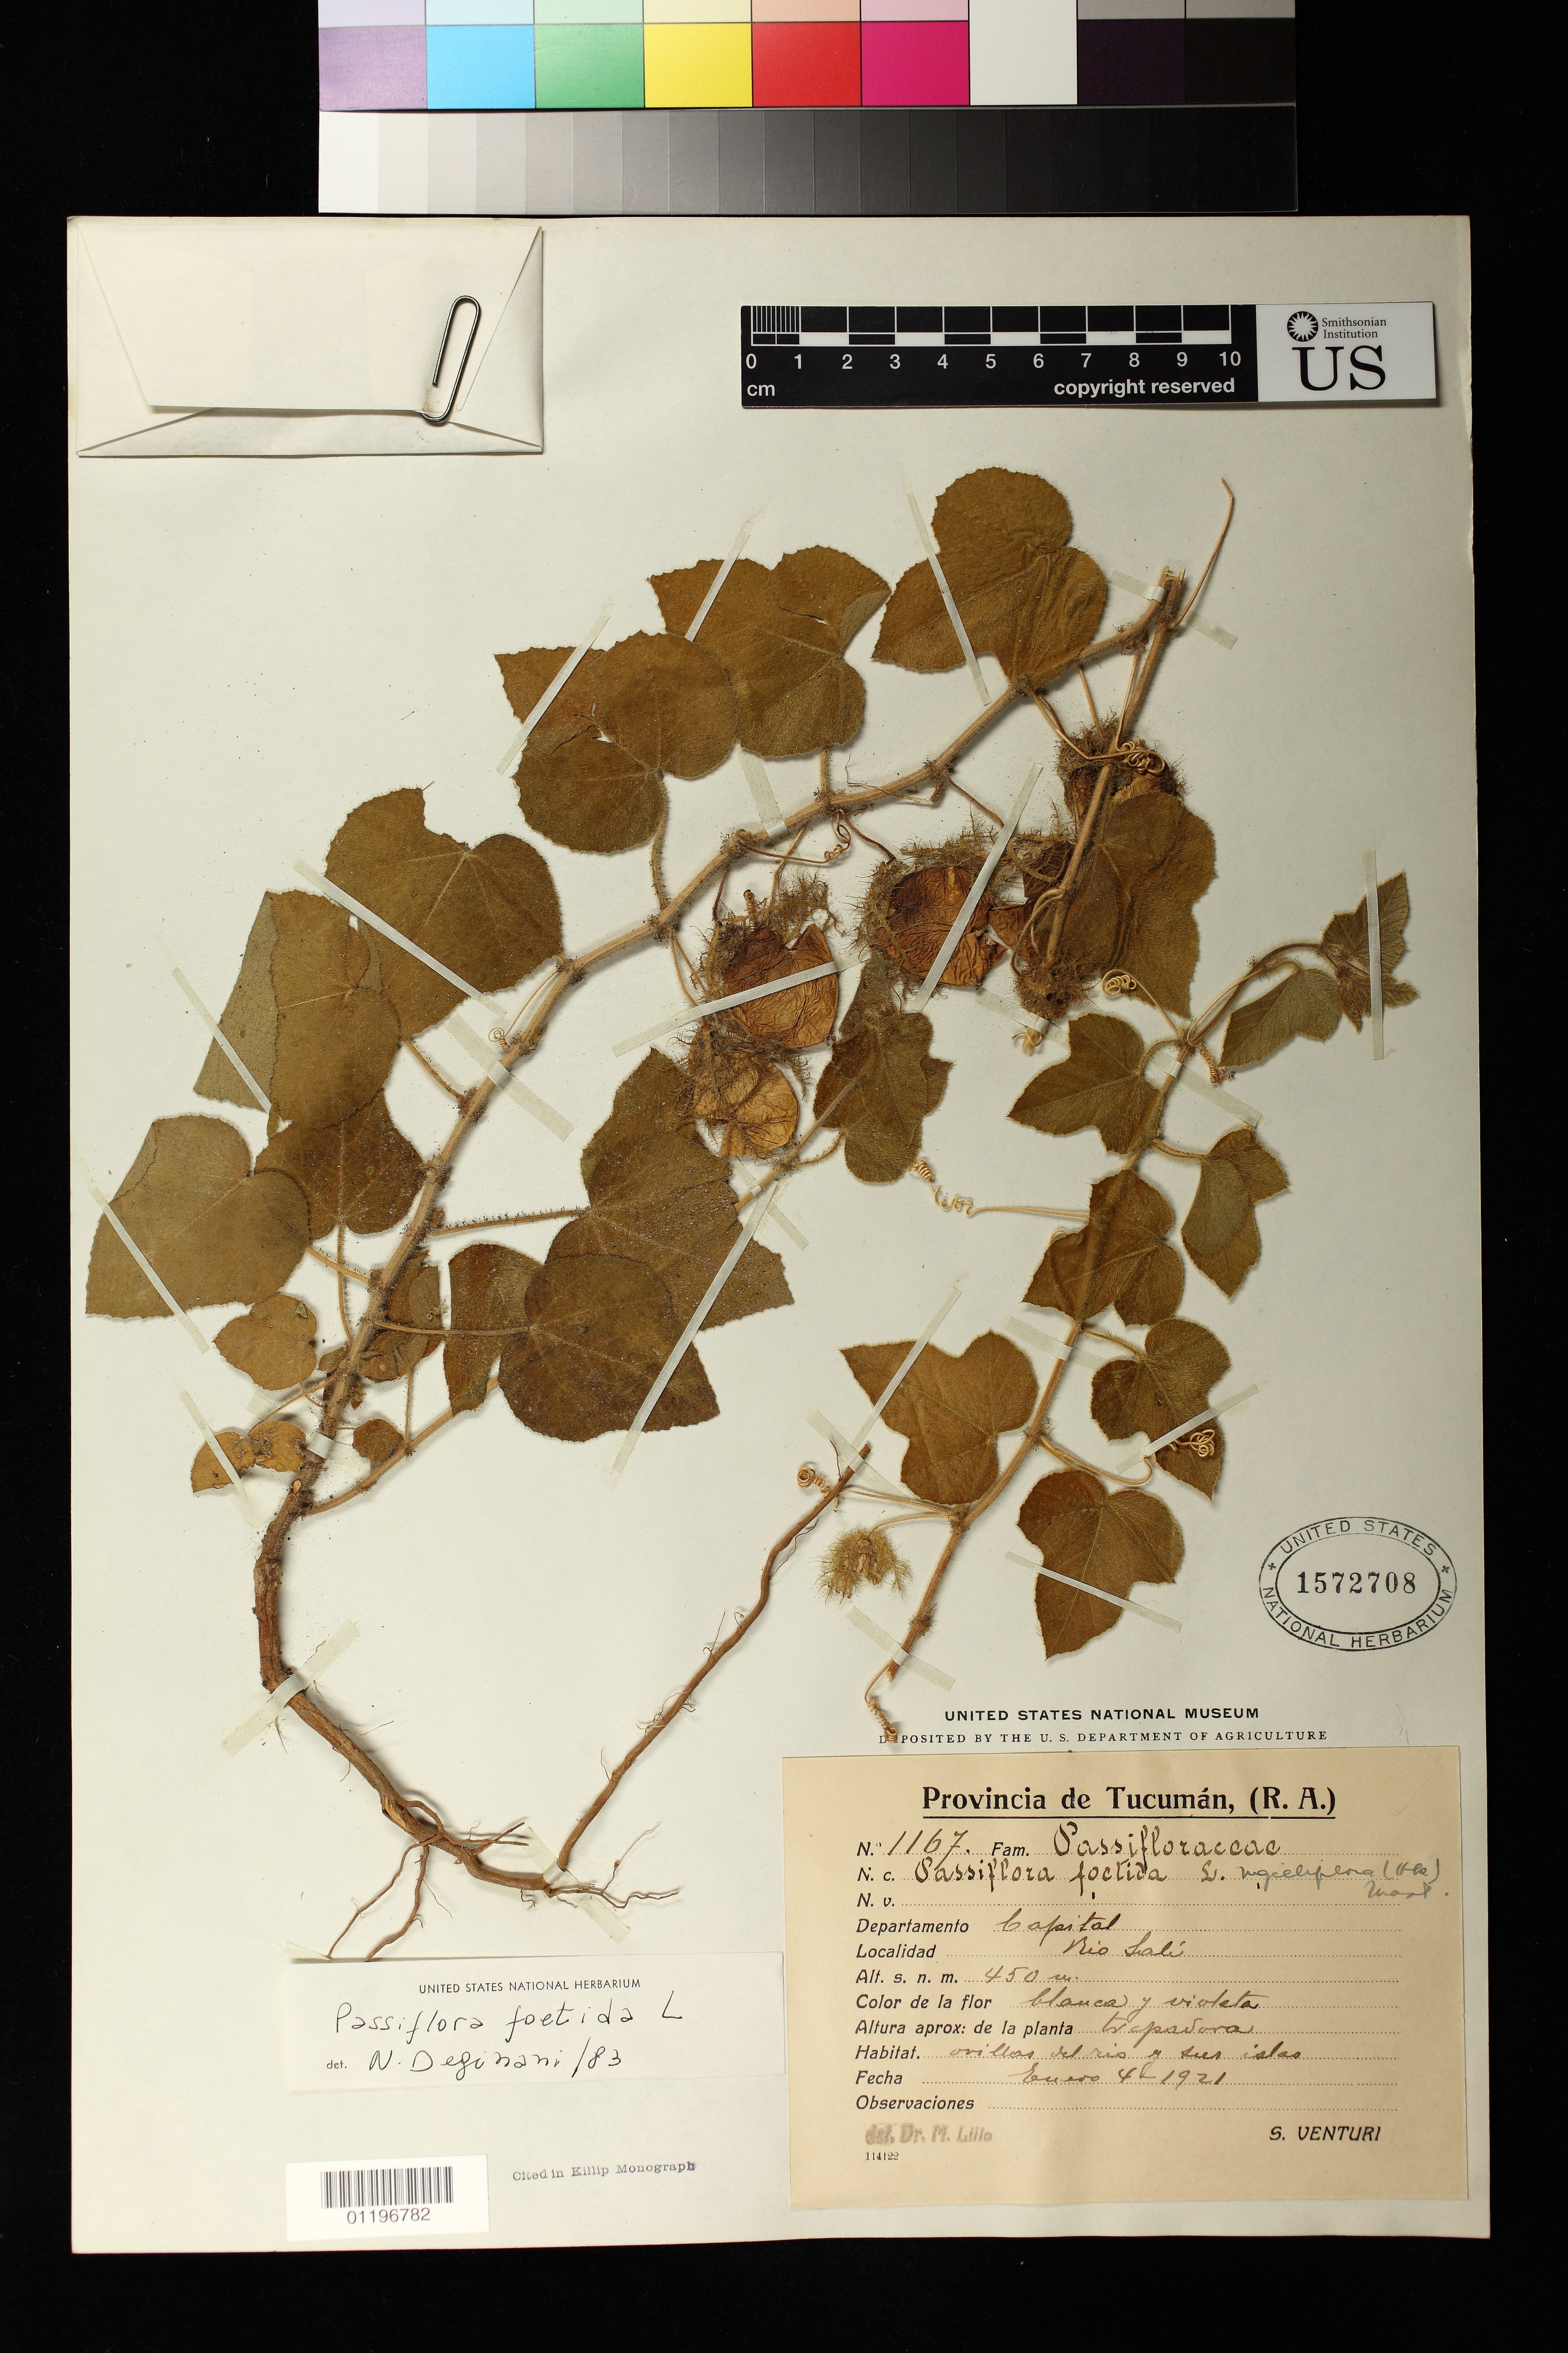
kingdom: Plantae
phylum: Tracheophyta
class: Magnoliopsida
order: Malpighiales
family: Passifloraceae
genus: Passiflora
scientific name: Passiflora foetida var. nigelliflora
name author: (Hook.) Mast.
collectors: S. Venturi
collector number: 1167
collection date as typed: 04 Jan 1921 or 01 Apr 1921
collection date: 1921-01-04 or 1921-04-01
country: Argentina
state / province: Tucumán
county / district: Capital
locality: Departamento: Capital, Río Salí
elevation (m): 450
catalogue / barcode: US 1572708